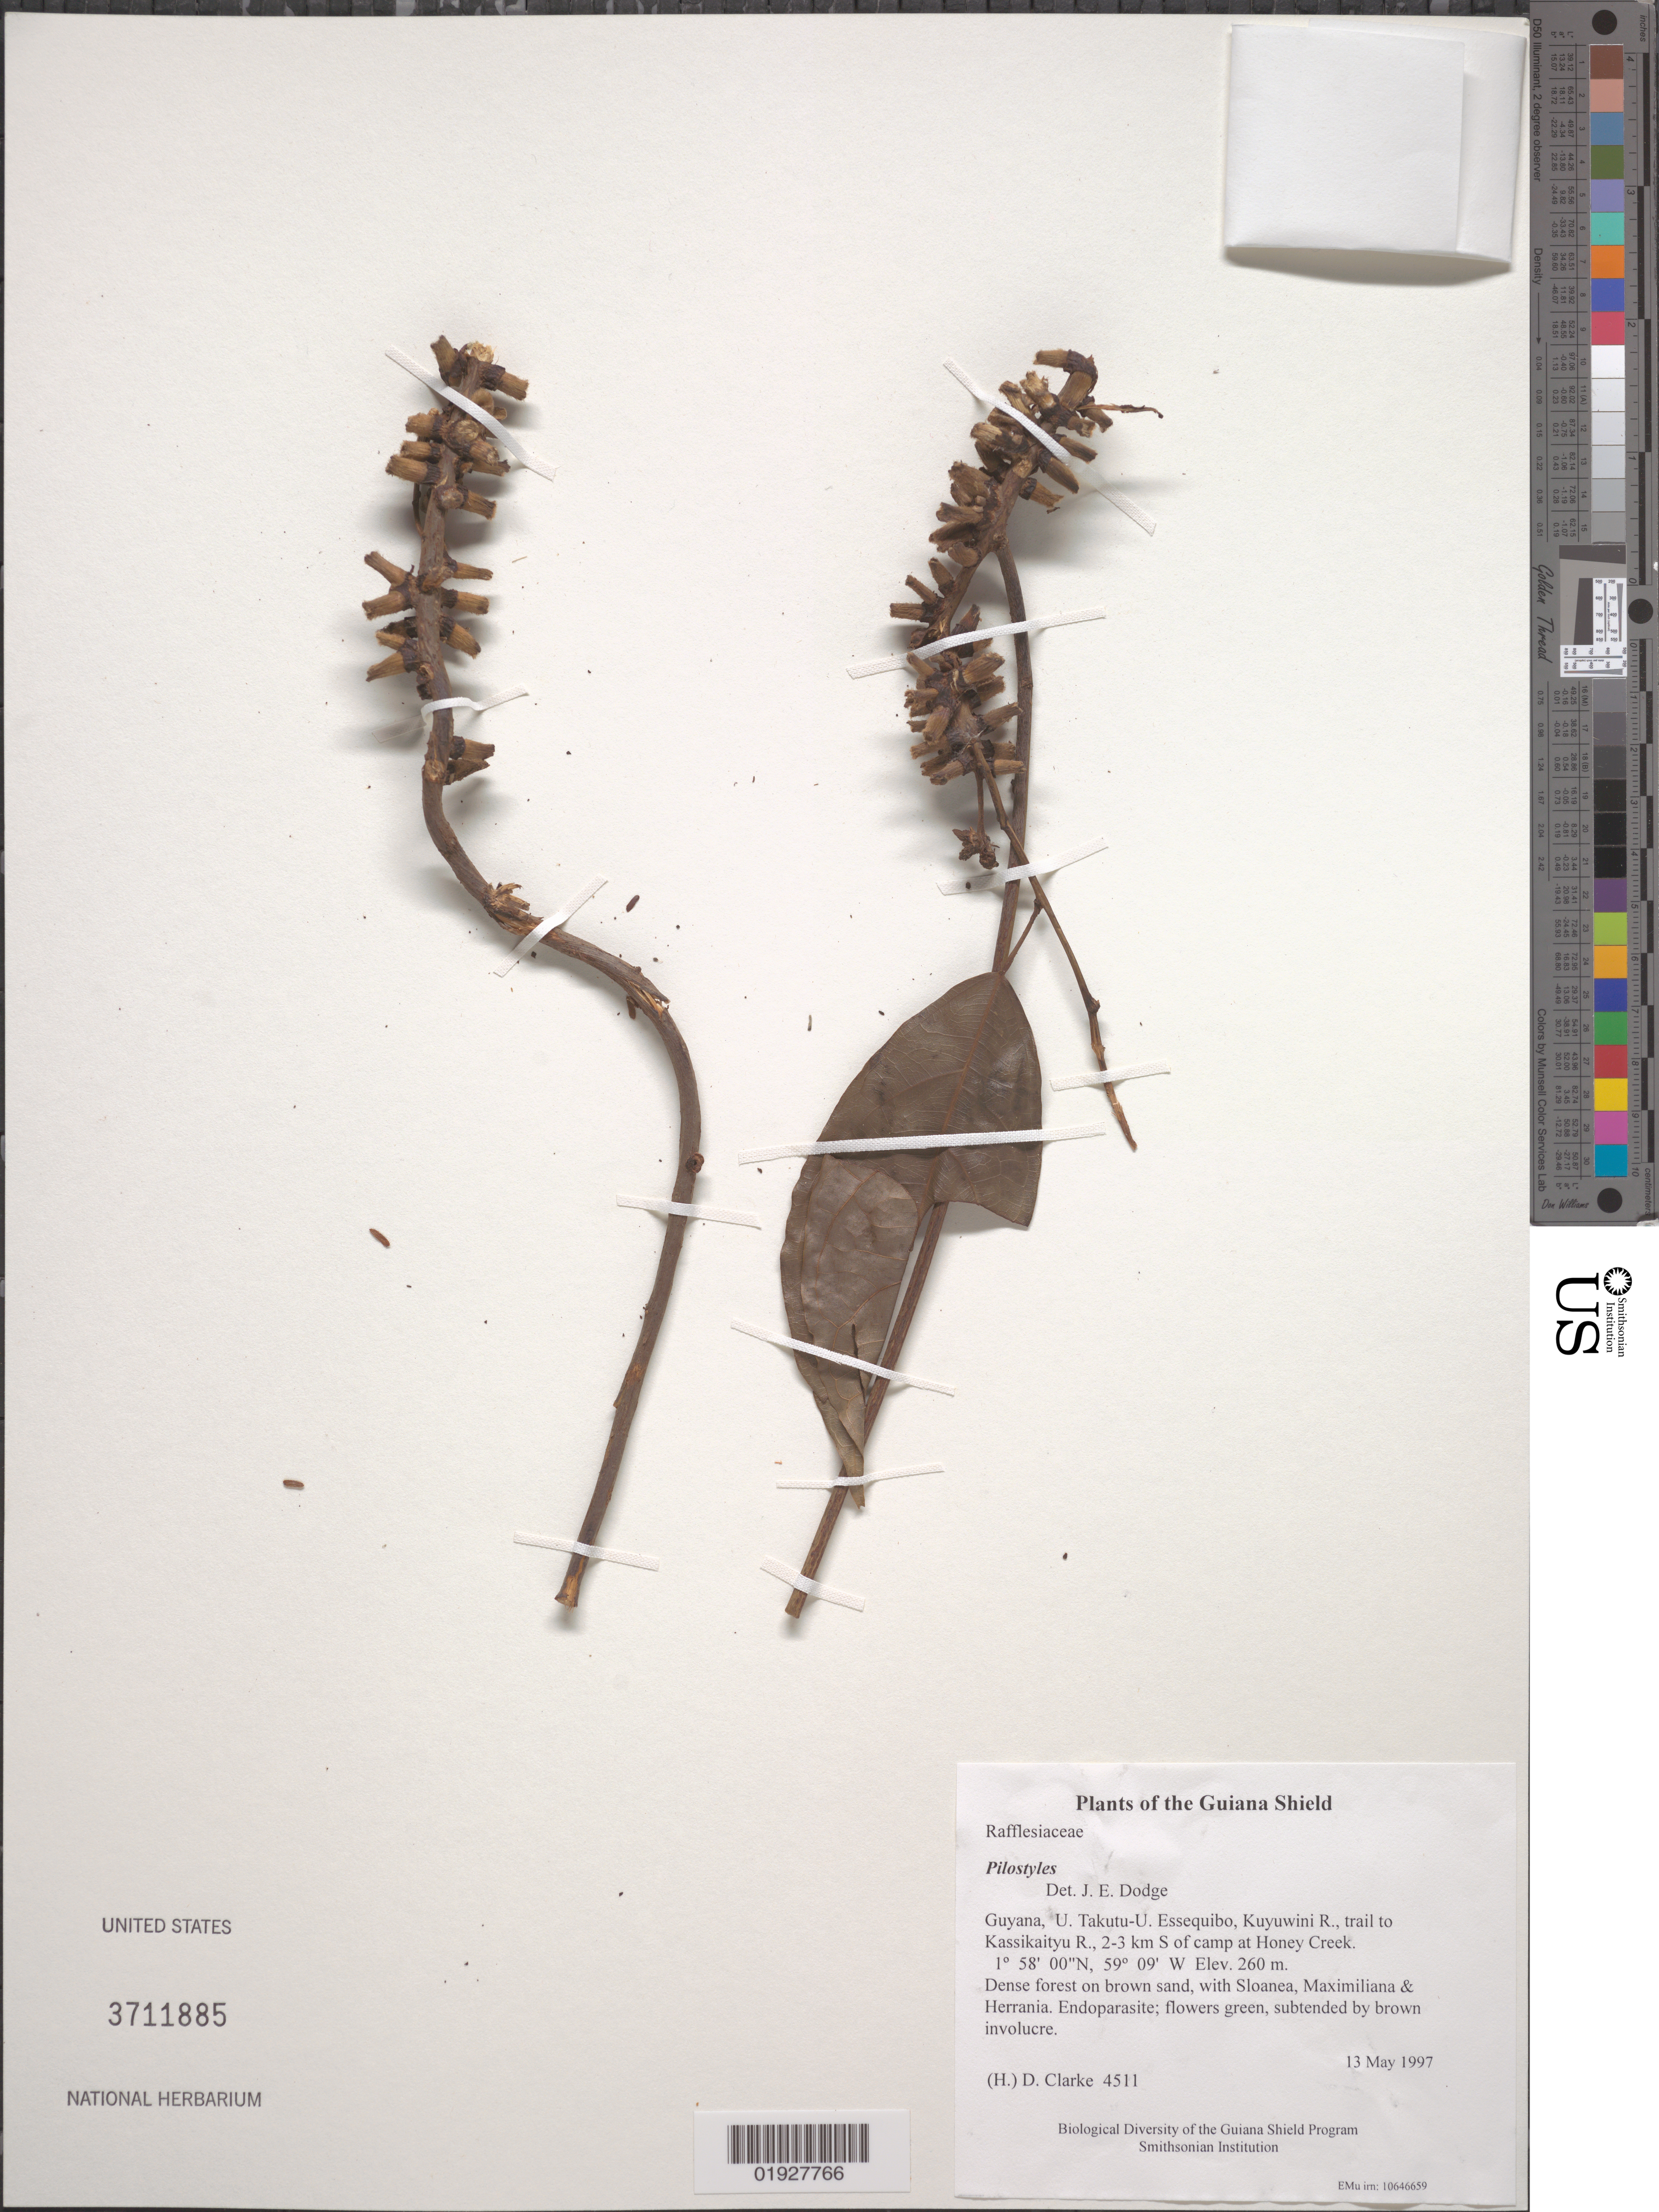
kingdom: Plantae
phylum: Tracheophyta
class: Magnoliopsida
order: Cucurbitales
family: Apodanthaceae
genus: Pilostyles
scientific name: Pilostyles sp.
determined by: Dodge, J. E.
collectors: H. D. Clarke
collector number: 4511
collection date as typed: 13 May 1997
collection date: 1997-05-13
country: Guyana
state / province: U. Takutu-U. Essequibo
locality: Kuyuwini R., trail to Kassikaityu R., 2-3 km S of camp at Honey Creek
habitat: Dense forest on brown sand, with Sloanea, Maximiliana & Herrania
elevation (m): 260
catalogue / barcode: US 3711885